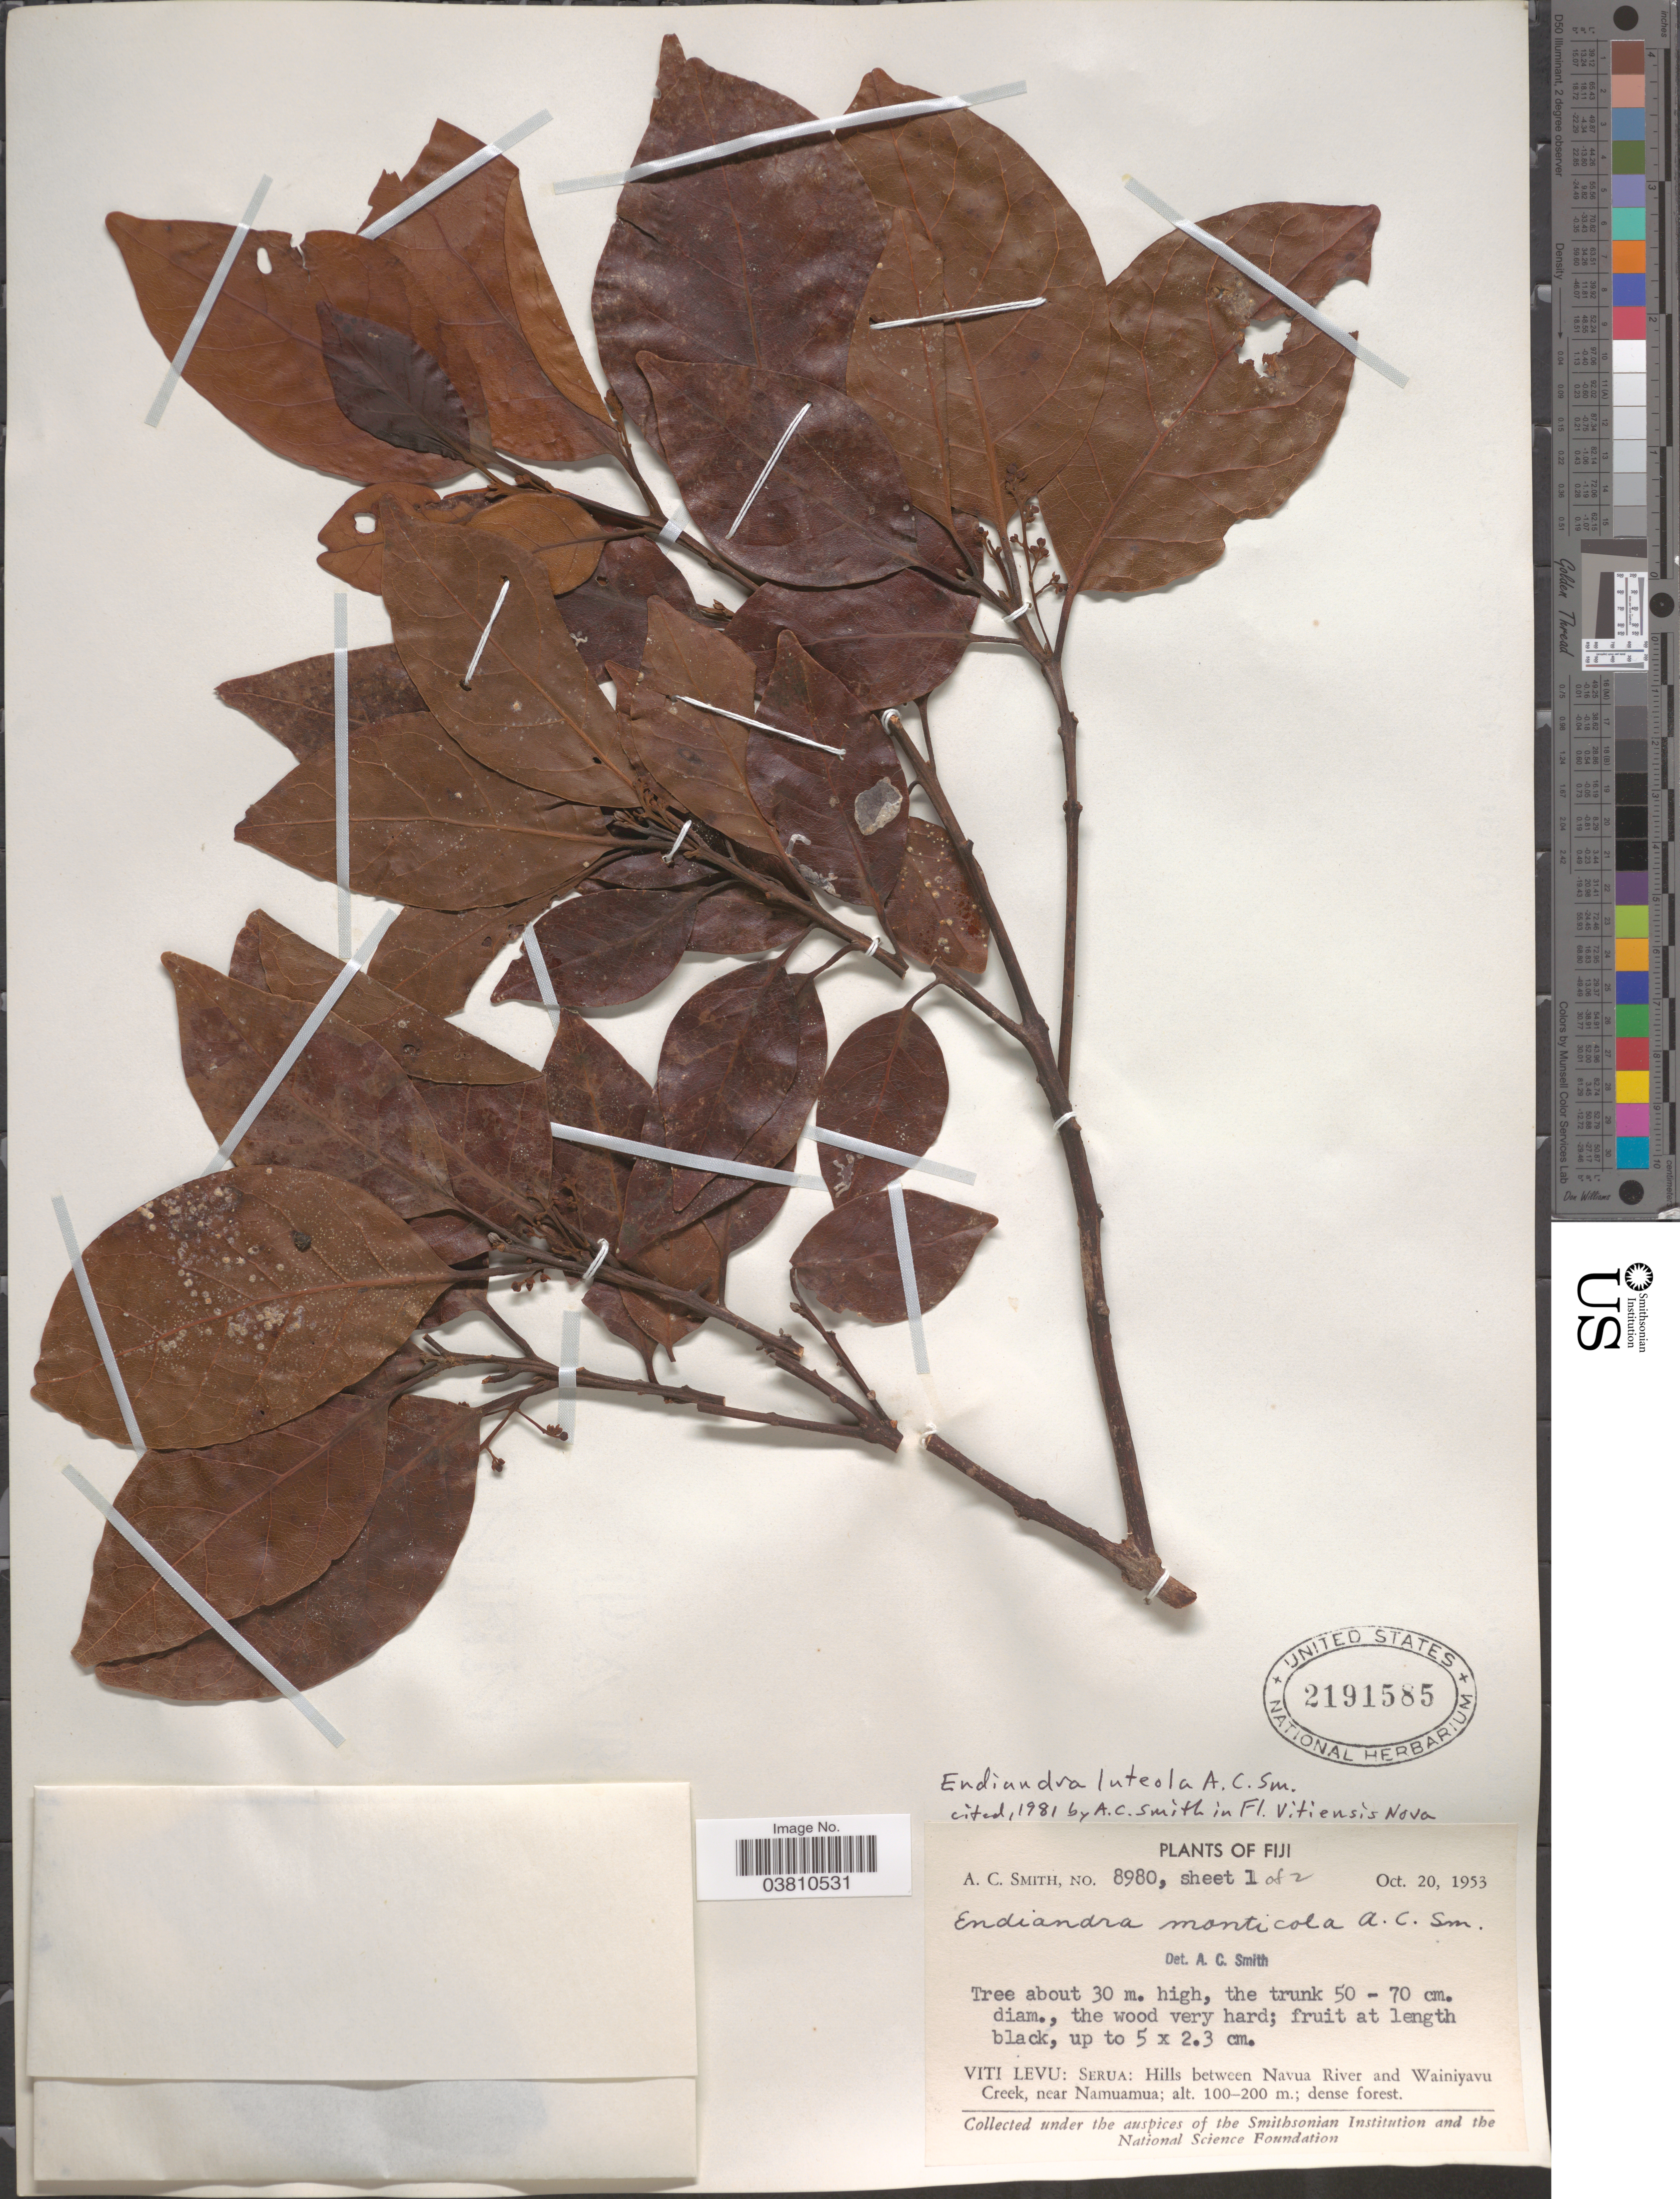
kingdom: Plantae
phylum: Tracheophyta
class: Magnoliopsida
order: Laurales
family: Lauraceae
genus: Endiandra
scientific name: Endiandra luteola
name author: A.C. Sm.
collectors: A. C. Smith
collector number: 8980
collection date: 1953-10-20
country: Fiji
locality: Viti Levu: Serua: Hills between Navua River and Wainiyavu Creek, near Namuamua.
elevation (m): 100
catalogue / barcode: US 2191585